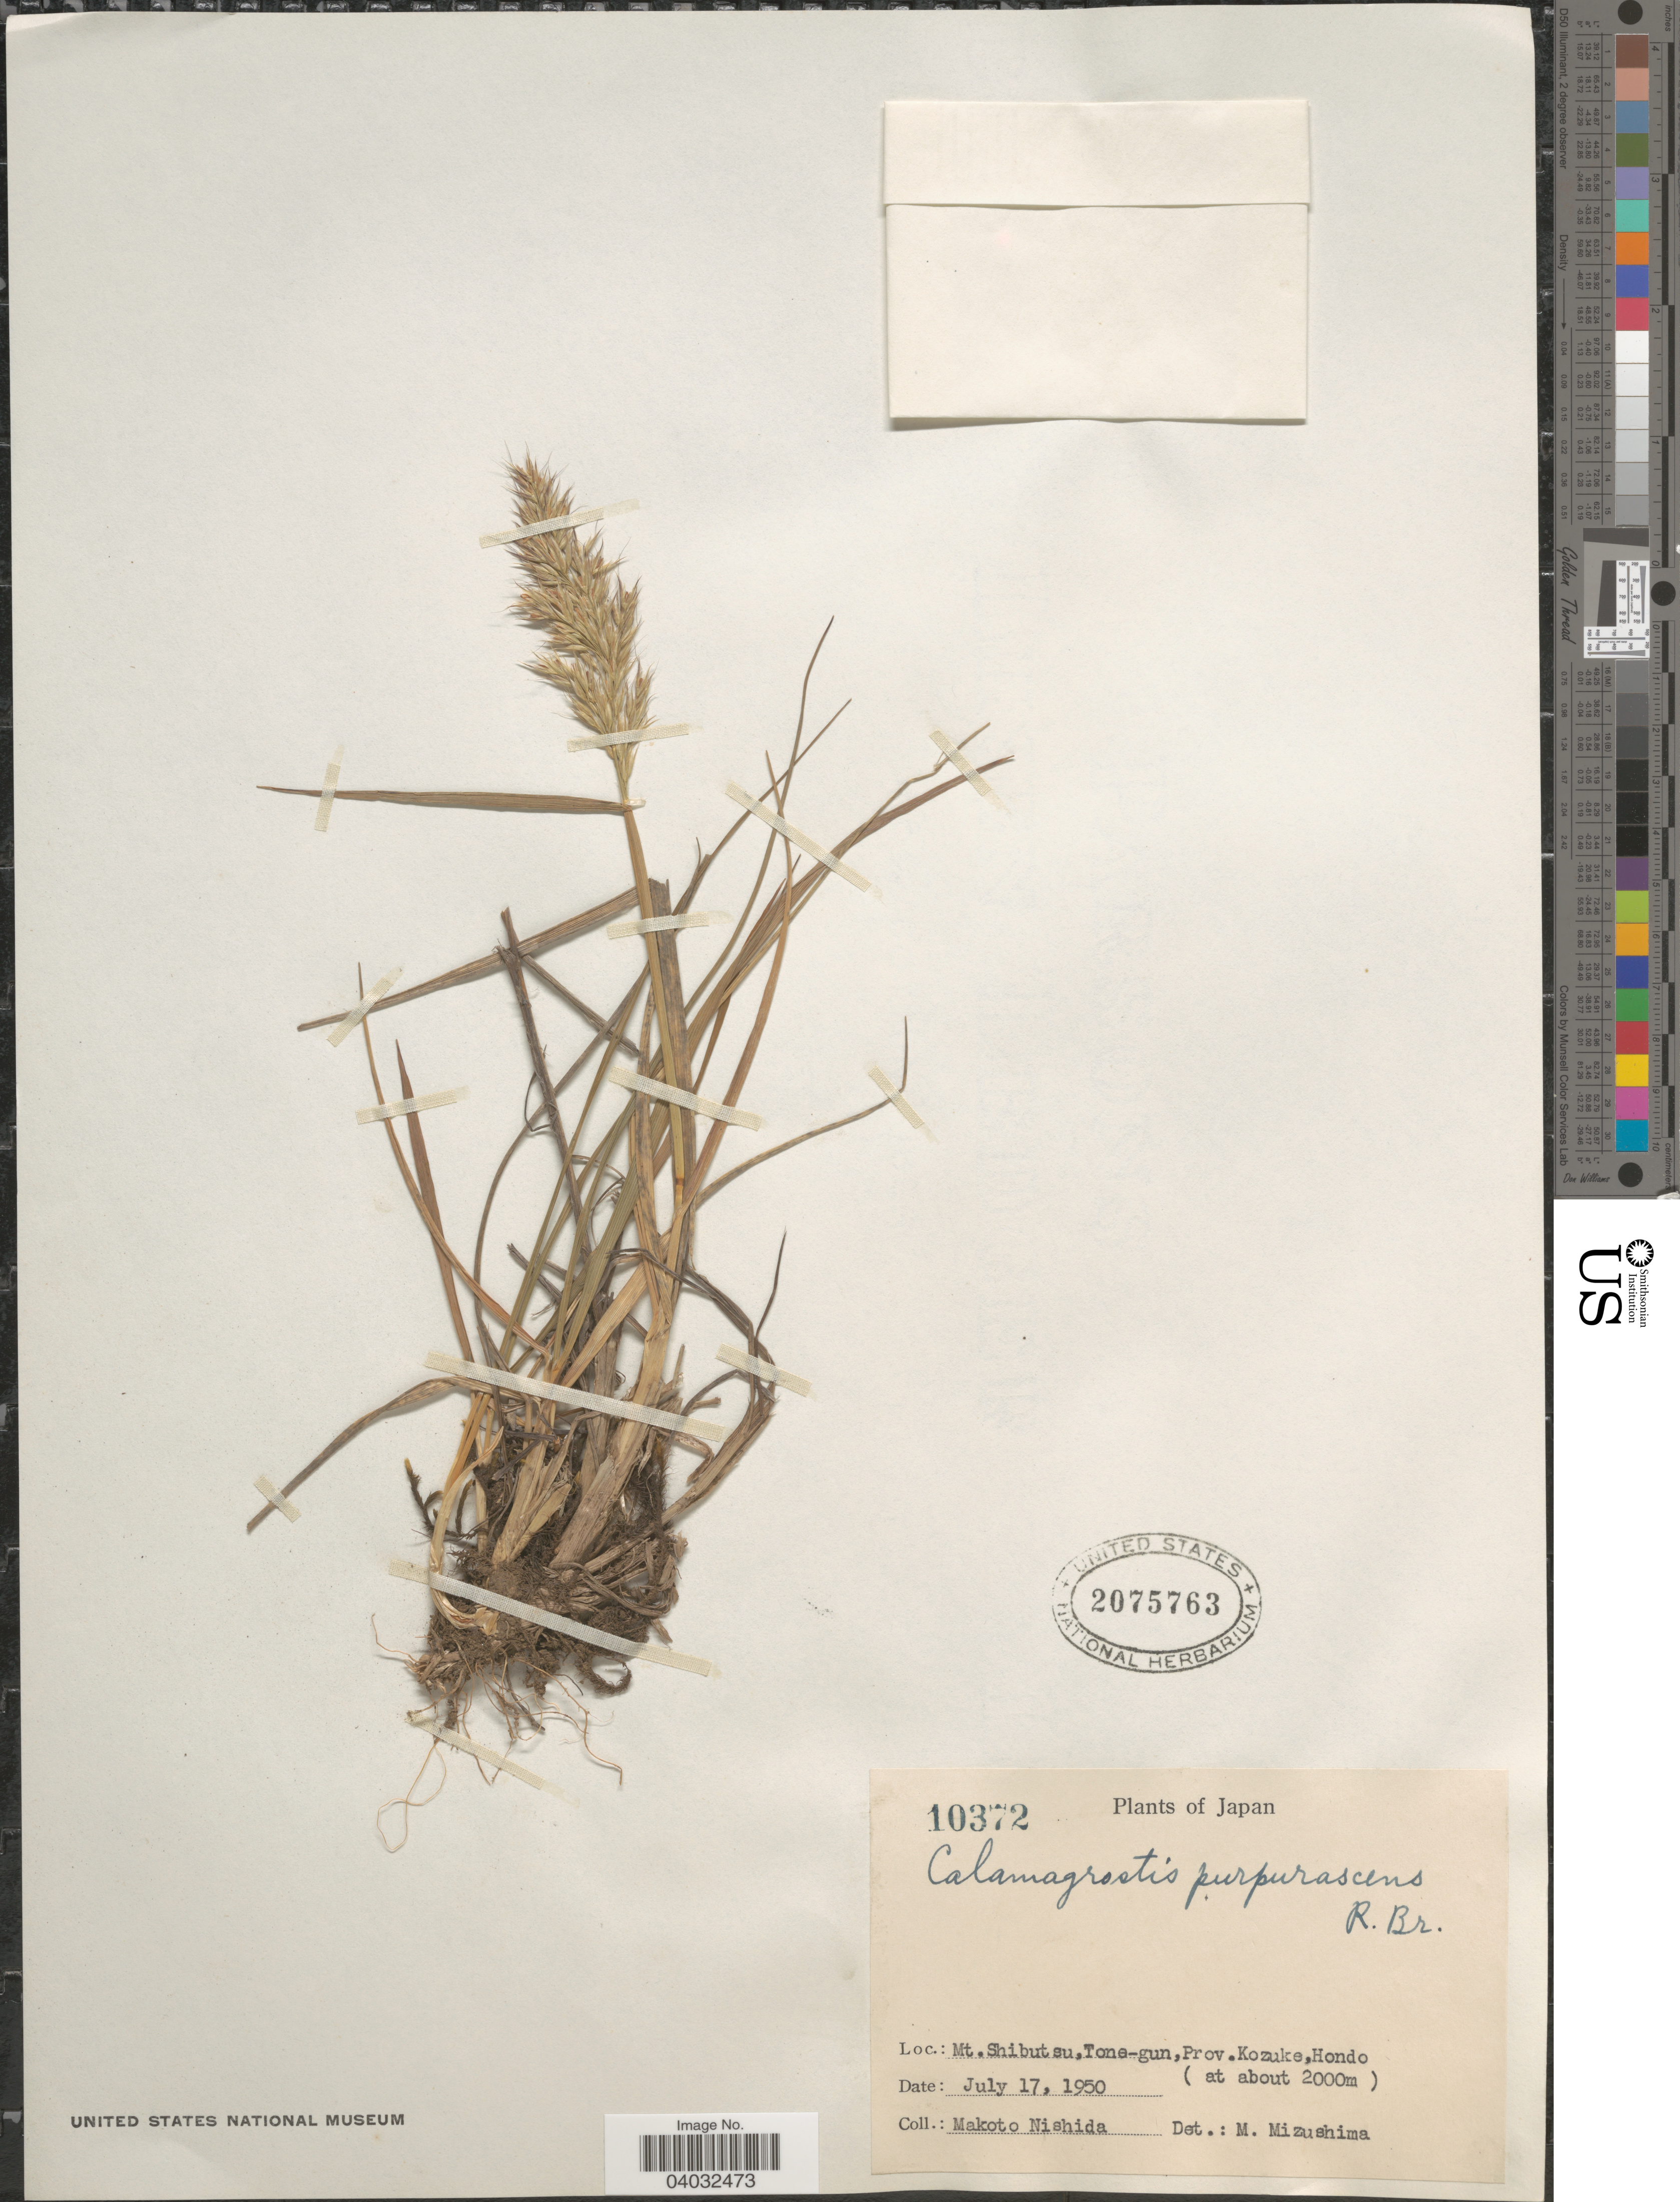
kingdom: Plantae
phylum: Tracheophyta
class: Liliopsida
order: Poales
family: Poaceae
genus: Calamagrostis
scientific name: Calamagrostis purpurascens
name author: R. Br.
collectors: M. Nishida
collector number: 10372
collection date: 1950-07-17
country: Japan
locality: Mt. Shibutsu, Tone-gun, Prov. Kozuke, Hondo.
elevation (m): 2000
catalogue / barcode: US 2075763